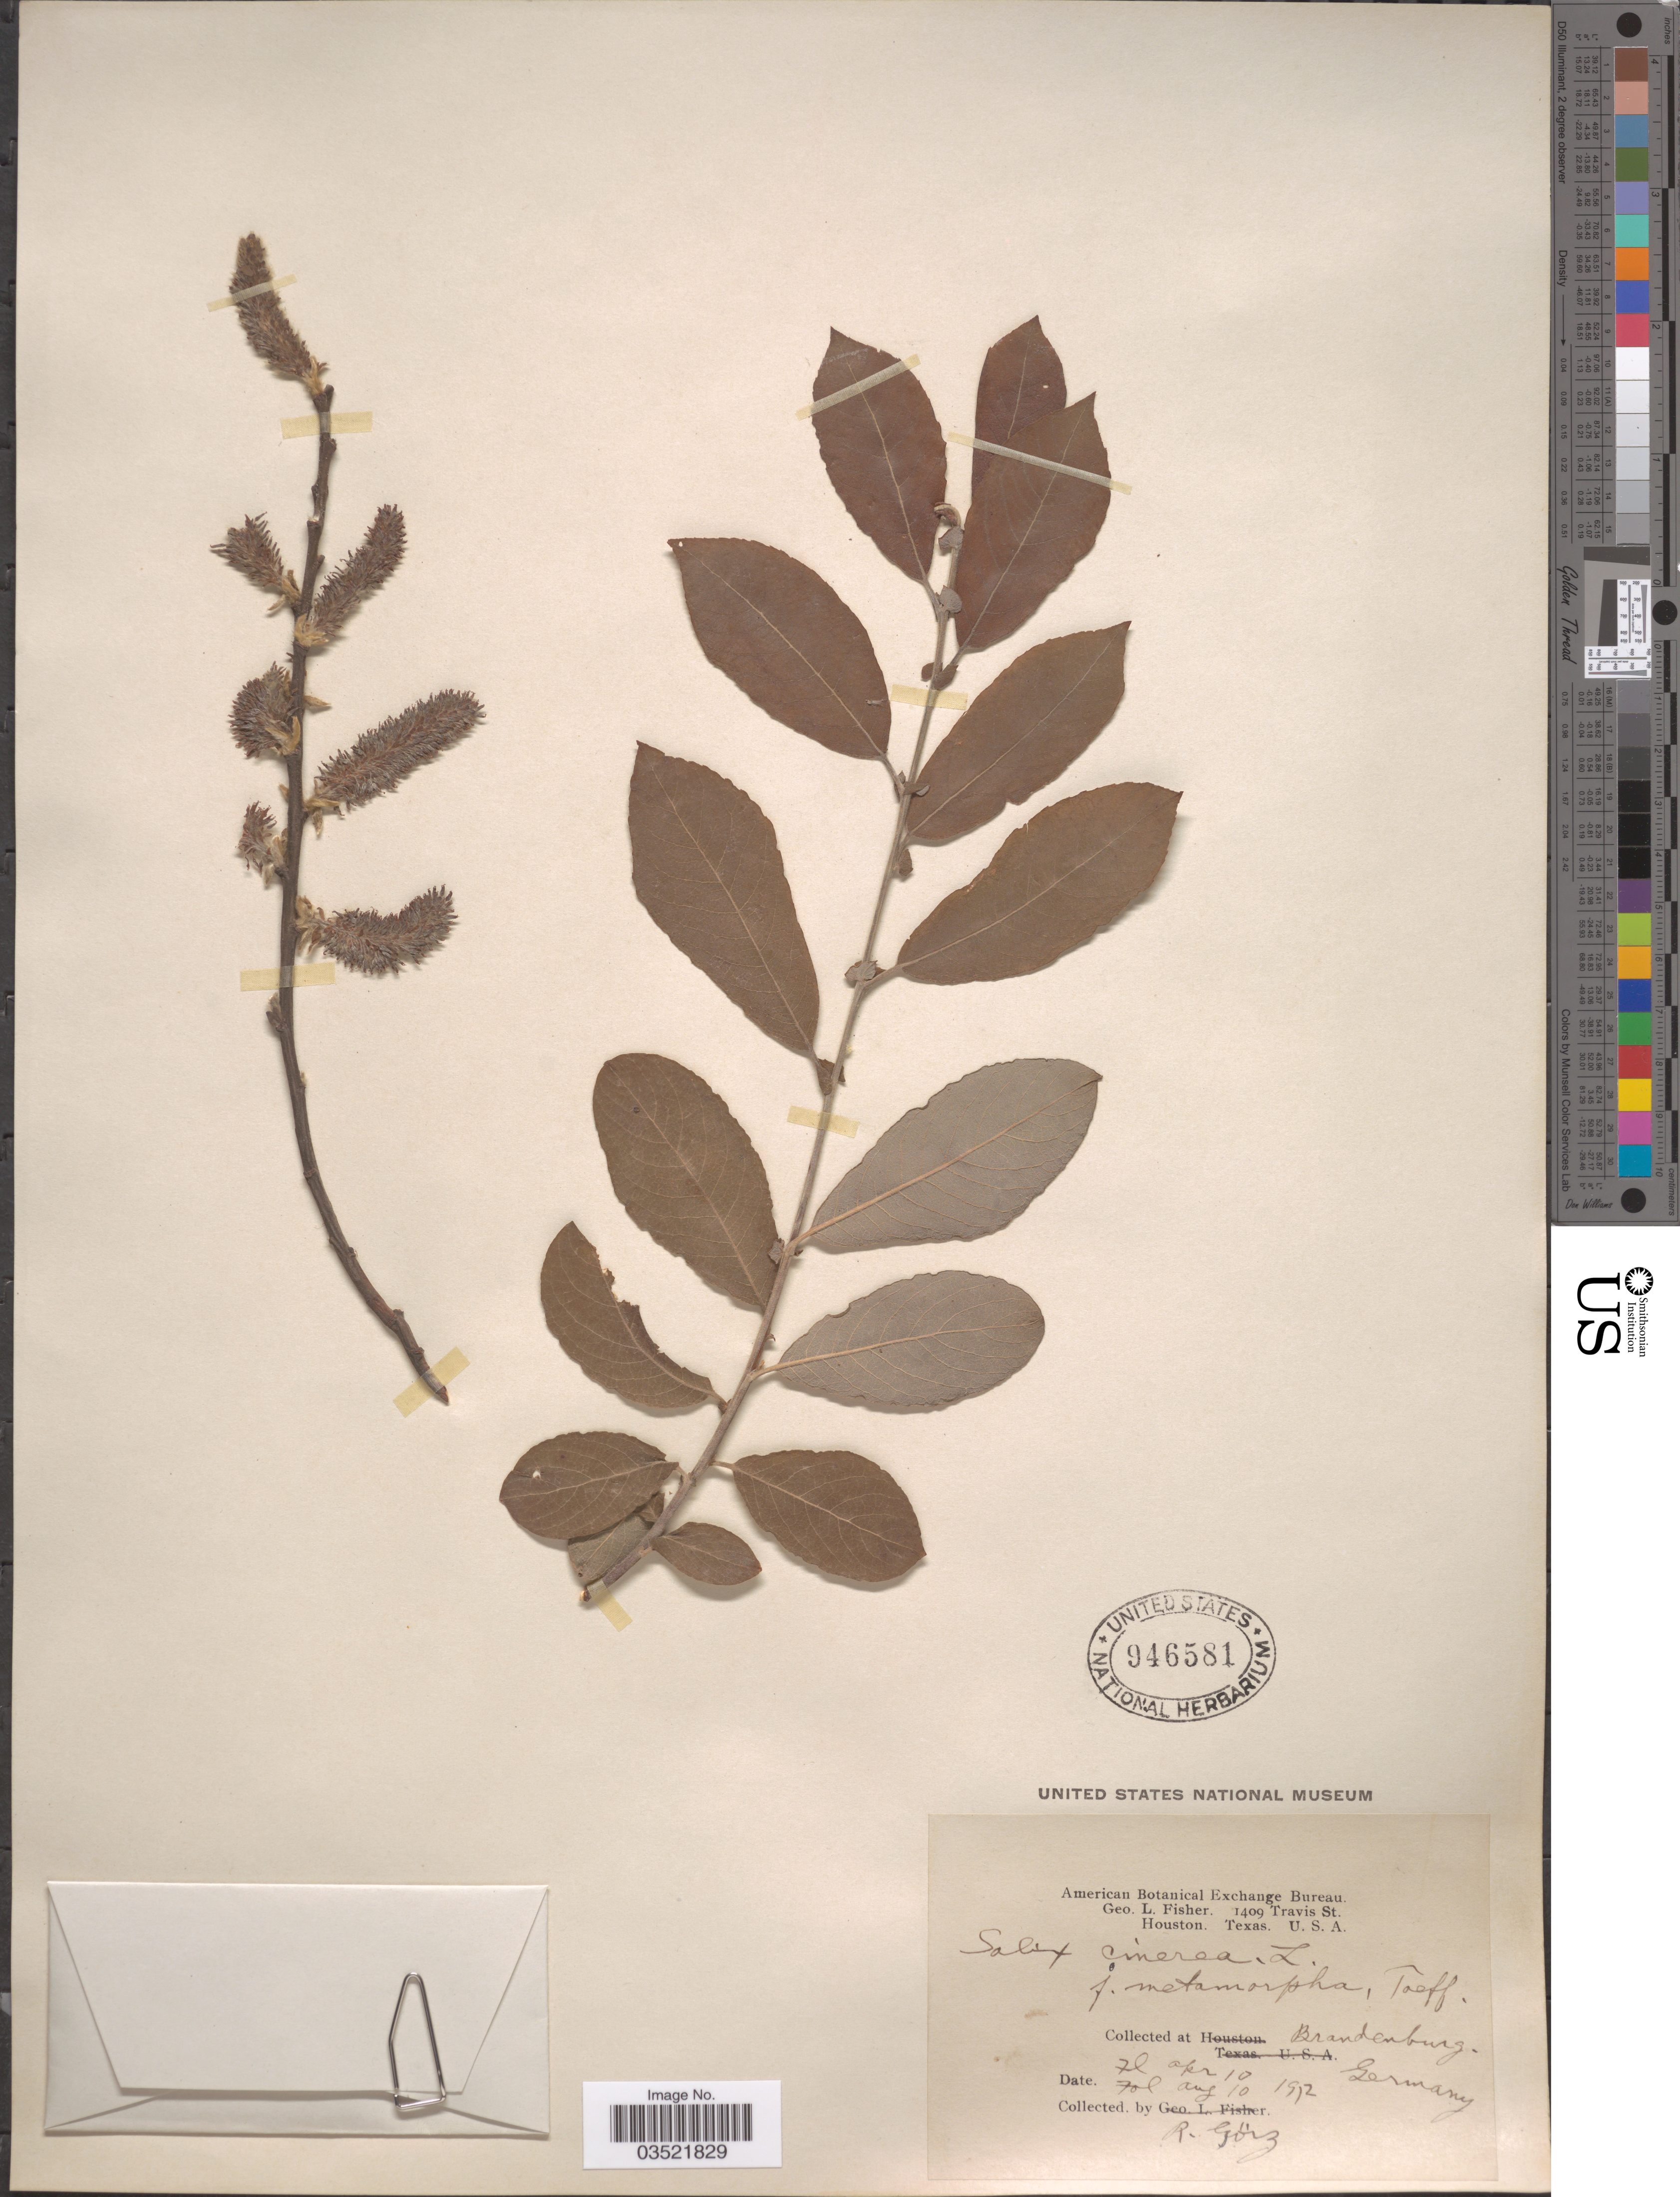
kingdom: Plantae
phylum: Tracheophyta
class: Magnoliopsida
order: Malpighiales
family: Salicaceae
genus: Salix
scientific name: Salix cinerea f. metamorpha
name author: Toepff.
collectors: R. Görz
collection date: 1912-04-10,1912-08-10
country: Germany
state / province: Brandenburg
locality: At Brandenburg.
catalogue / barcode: US 946581